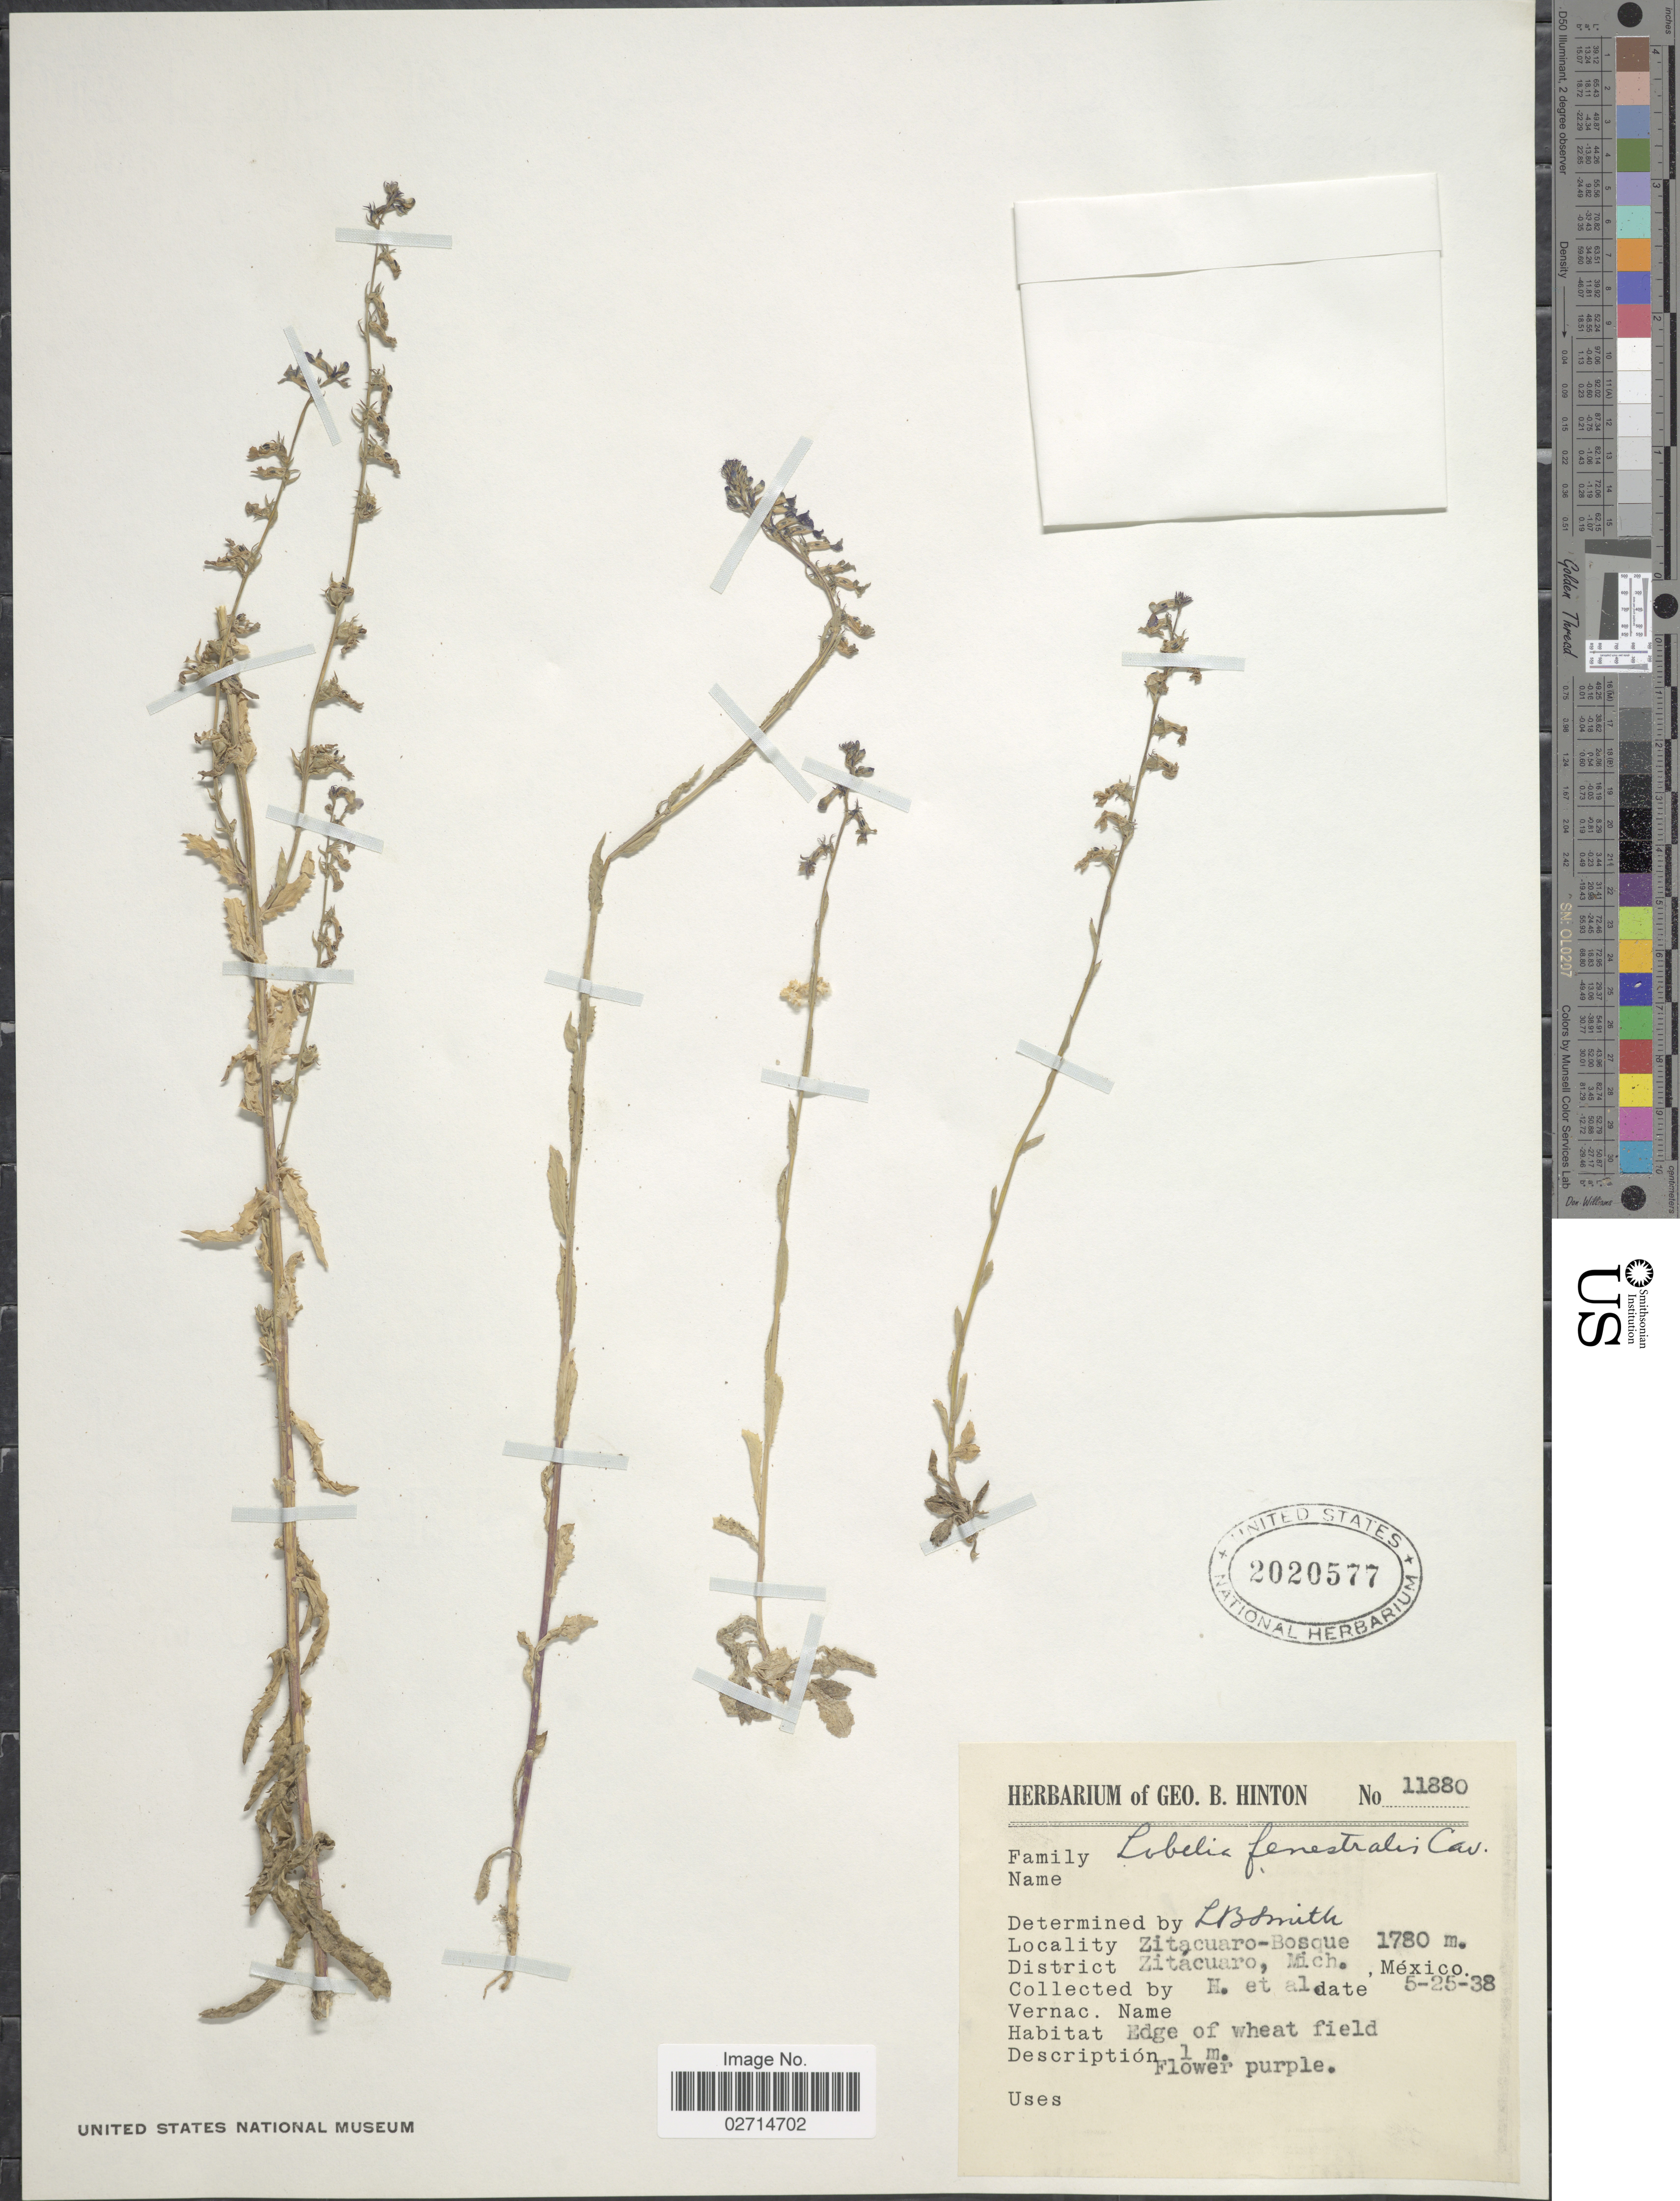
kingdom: Plantae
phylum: Tracheophyta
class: Magnoliopsida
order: Asterales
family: Campanulaceae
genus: Lobelia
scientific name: Lobelia fenestralis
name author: Cav.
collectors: G. B. Hinton & et al.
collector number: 11880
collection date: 1933-05-25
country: Mexico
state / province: Michoacán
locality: Zitacuaro-Bosque. Zitacuaro.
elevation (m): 1780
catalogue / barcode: US 2020577